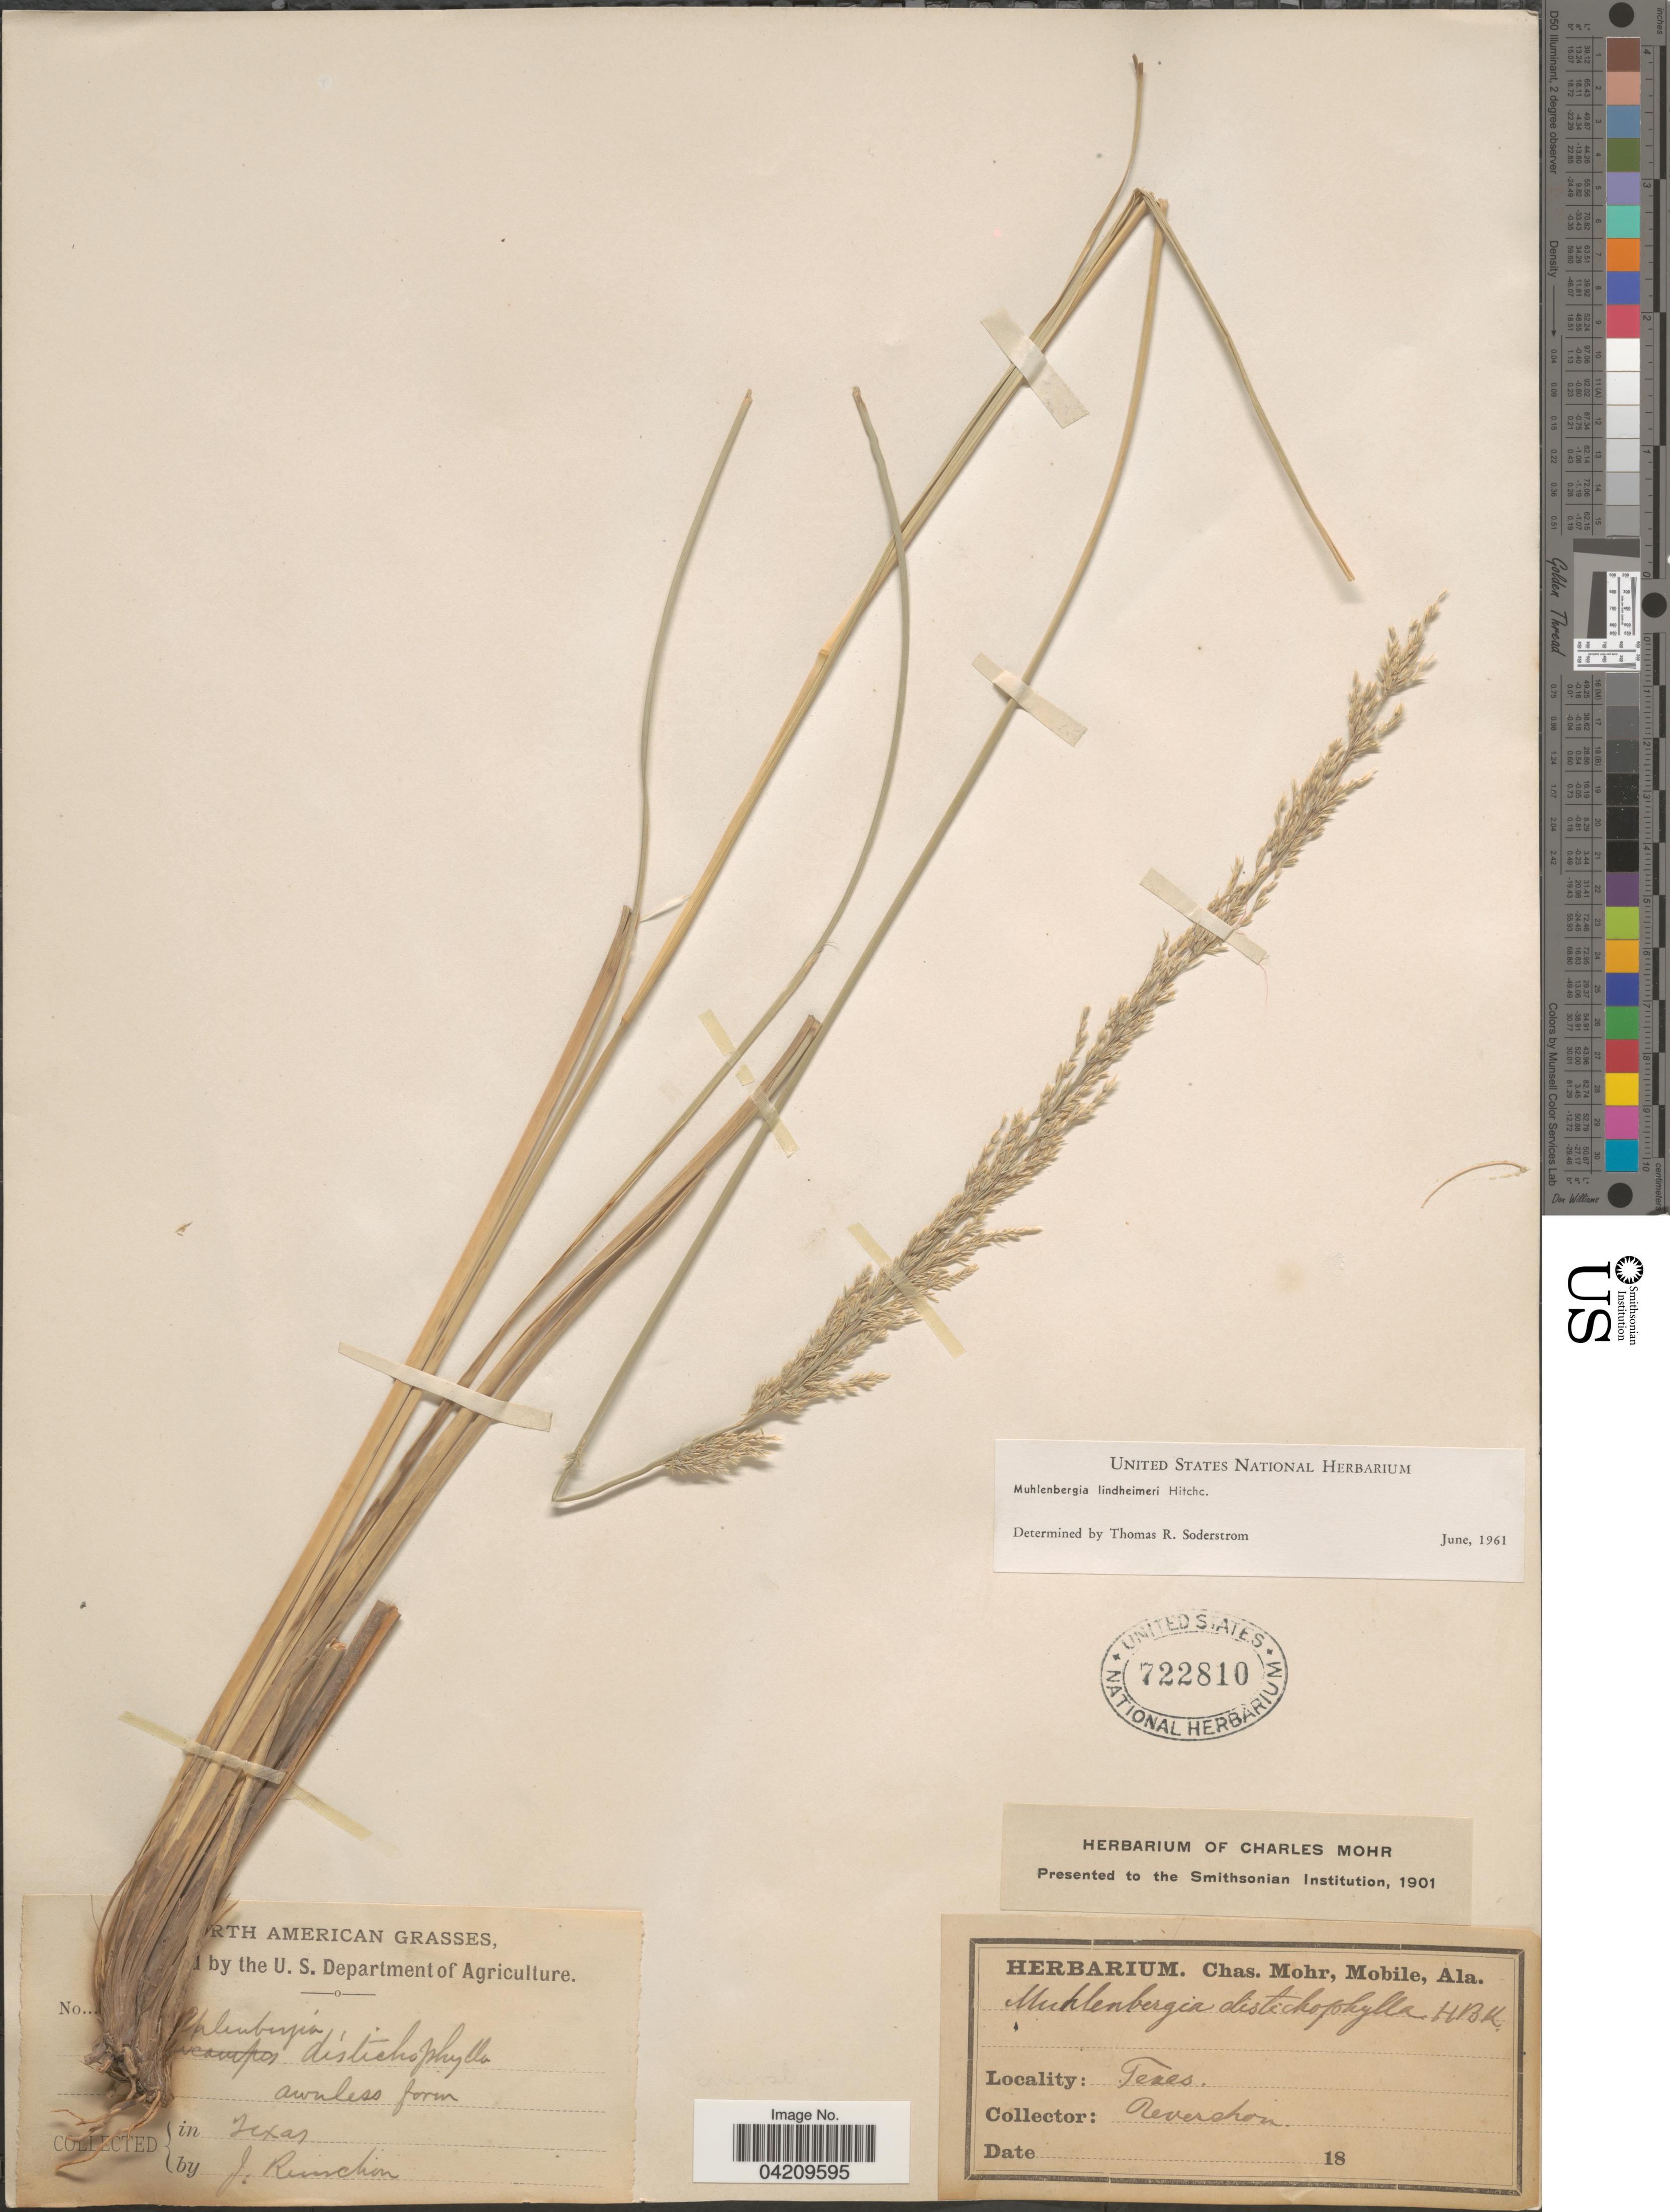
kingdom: Plantae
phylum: Tracheophyta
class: Liliopsida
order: Poales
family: Poaceae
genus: Muhlenbergia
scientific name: Muhlenbergia lindheimeri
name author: Hitchc.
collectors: J. Reverchon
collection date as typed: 18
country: United States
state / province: Texas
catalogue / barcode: US 722810